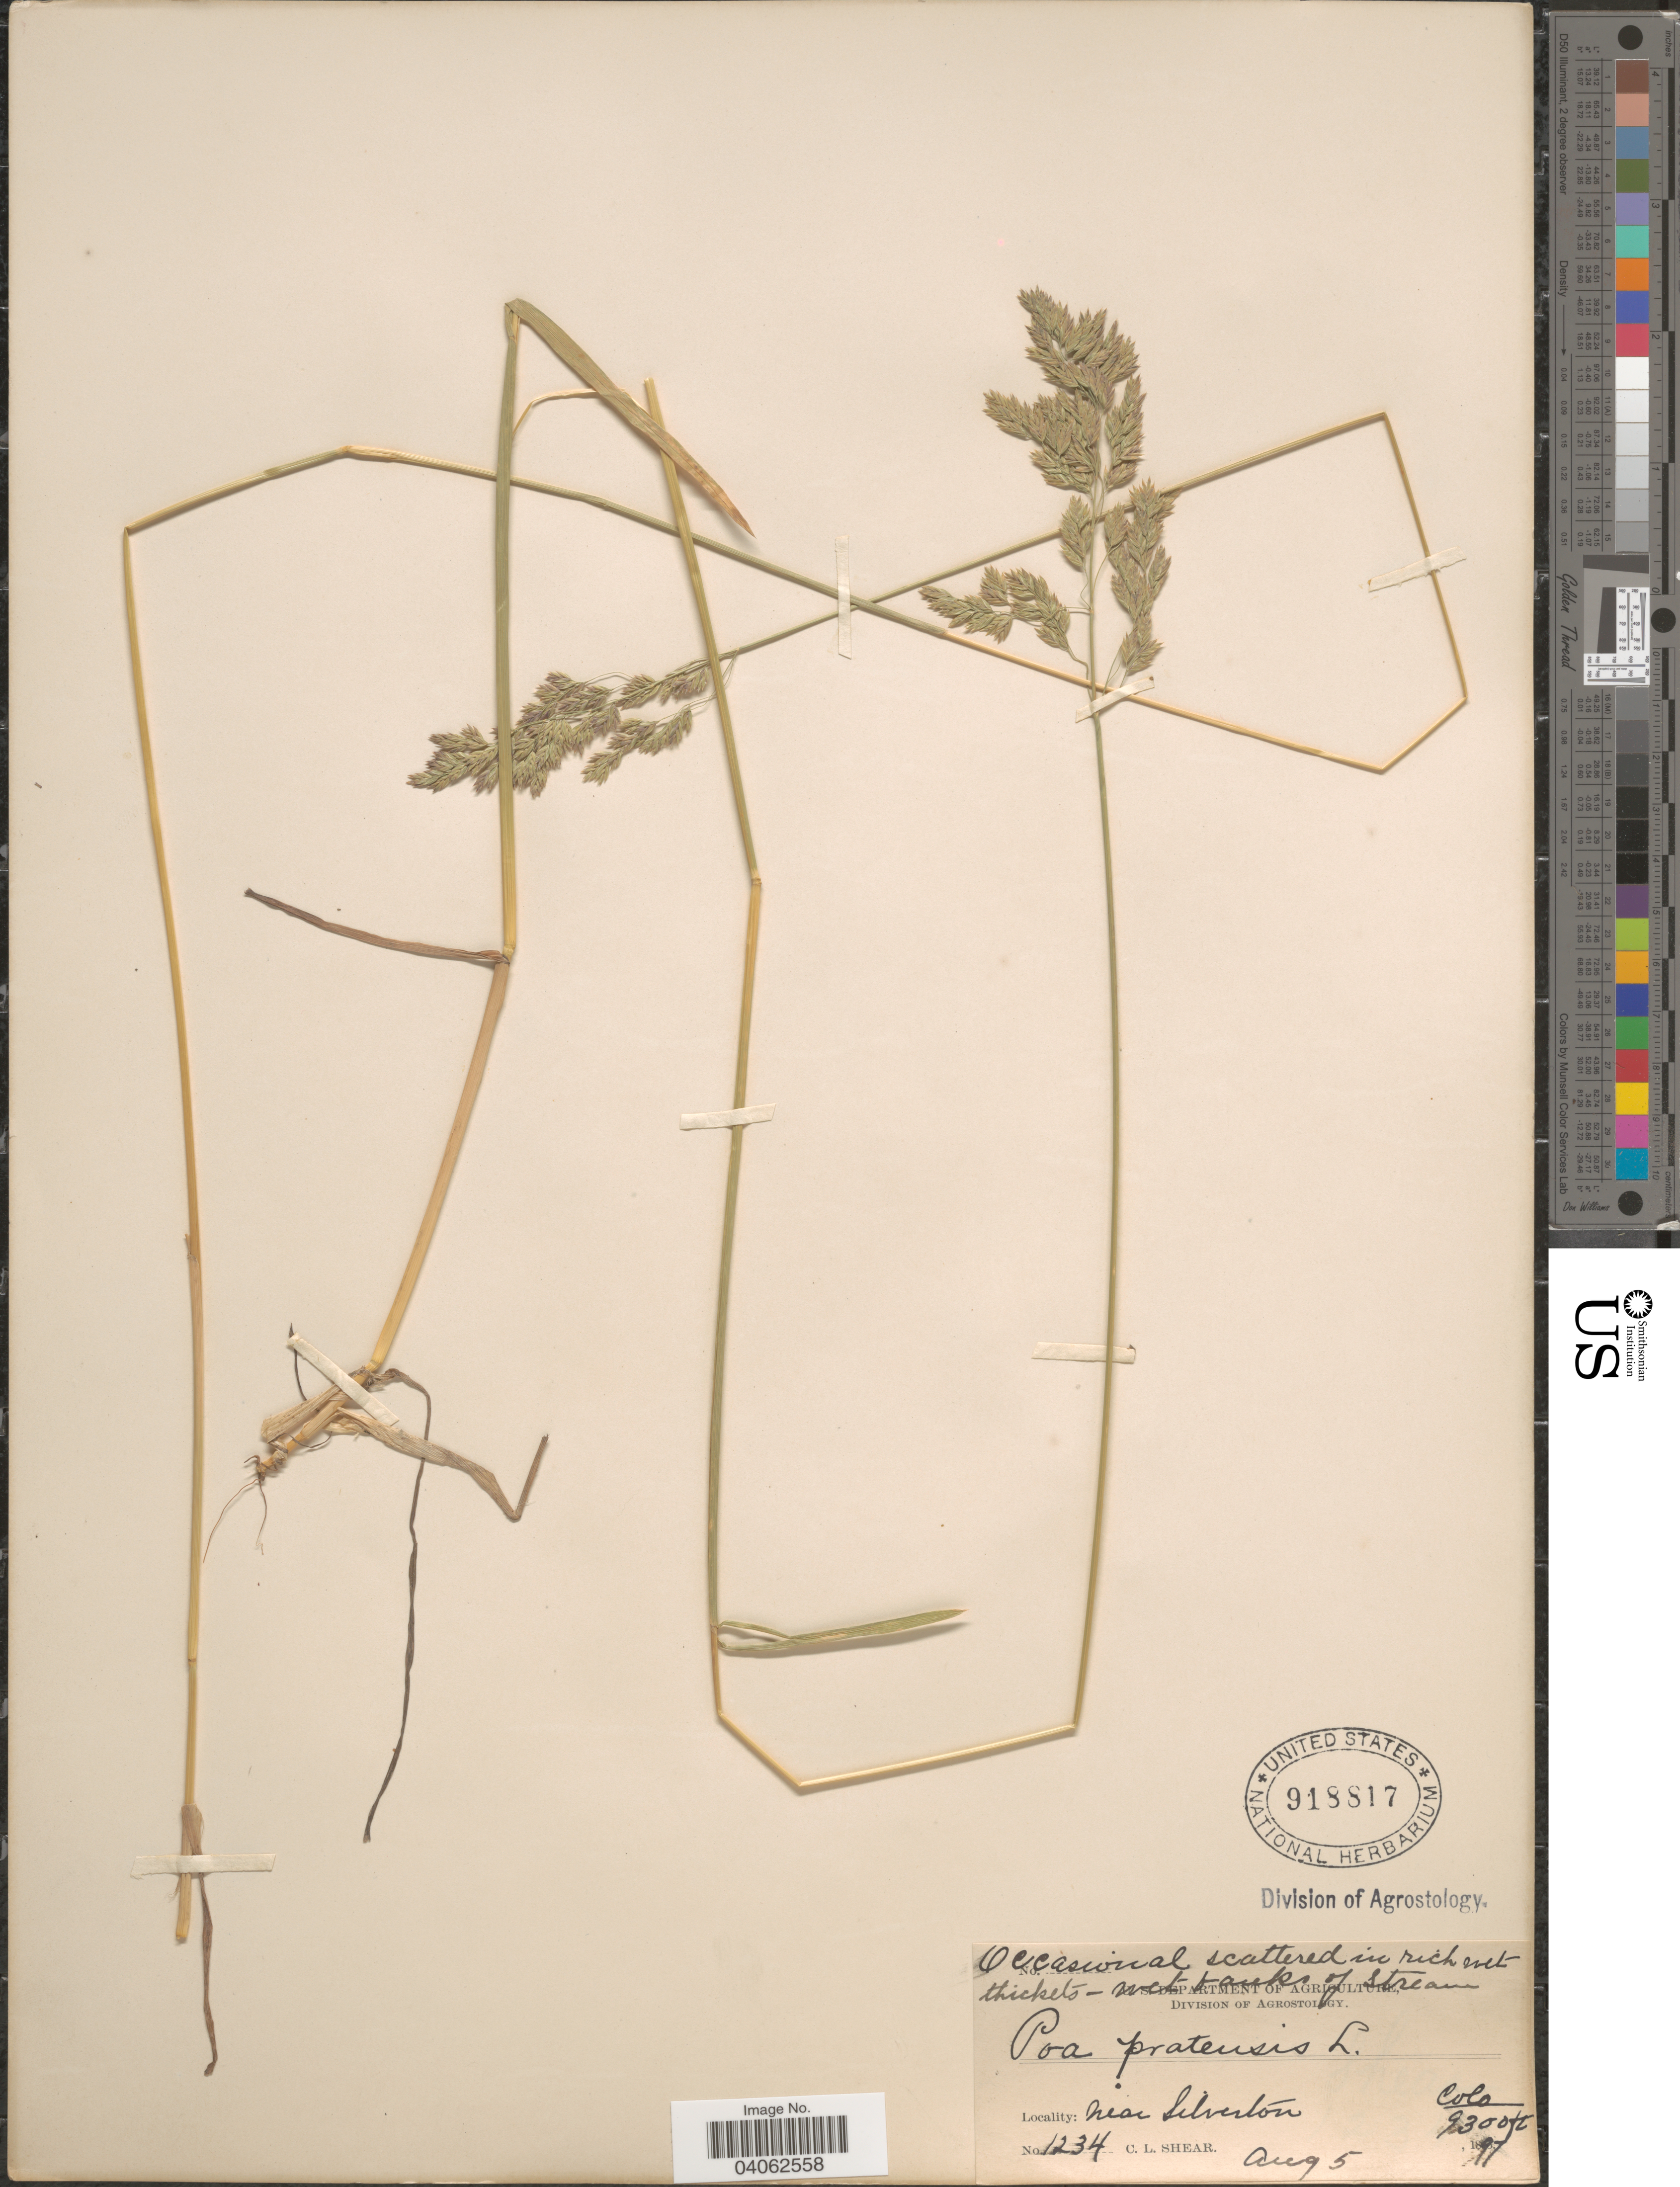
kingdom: Plantae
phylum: Tracheophyta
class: Liliopsida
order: Poales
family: Poaceae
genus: Poa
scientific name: Poa pratensis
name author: L.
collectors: C. L. Shear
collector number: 1234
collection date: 1897-08-05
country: United States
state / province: Colorado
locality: Near Silverton.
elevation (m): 2835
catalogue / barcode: US 918817